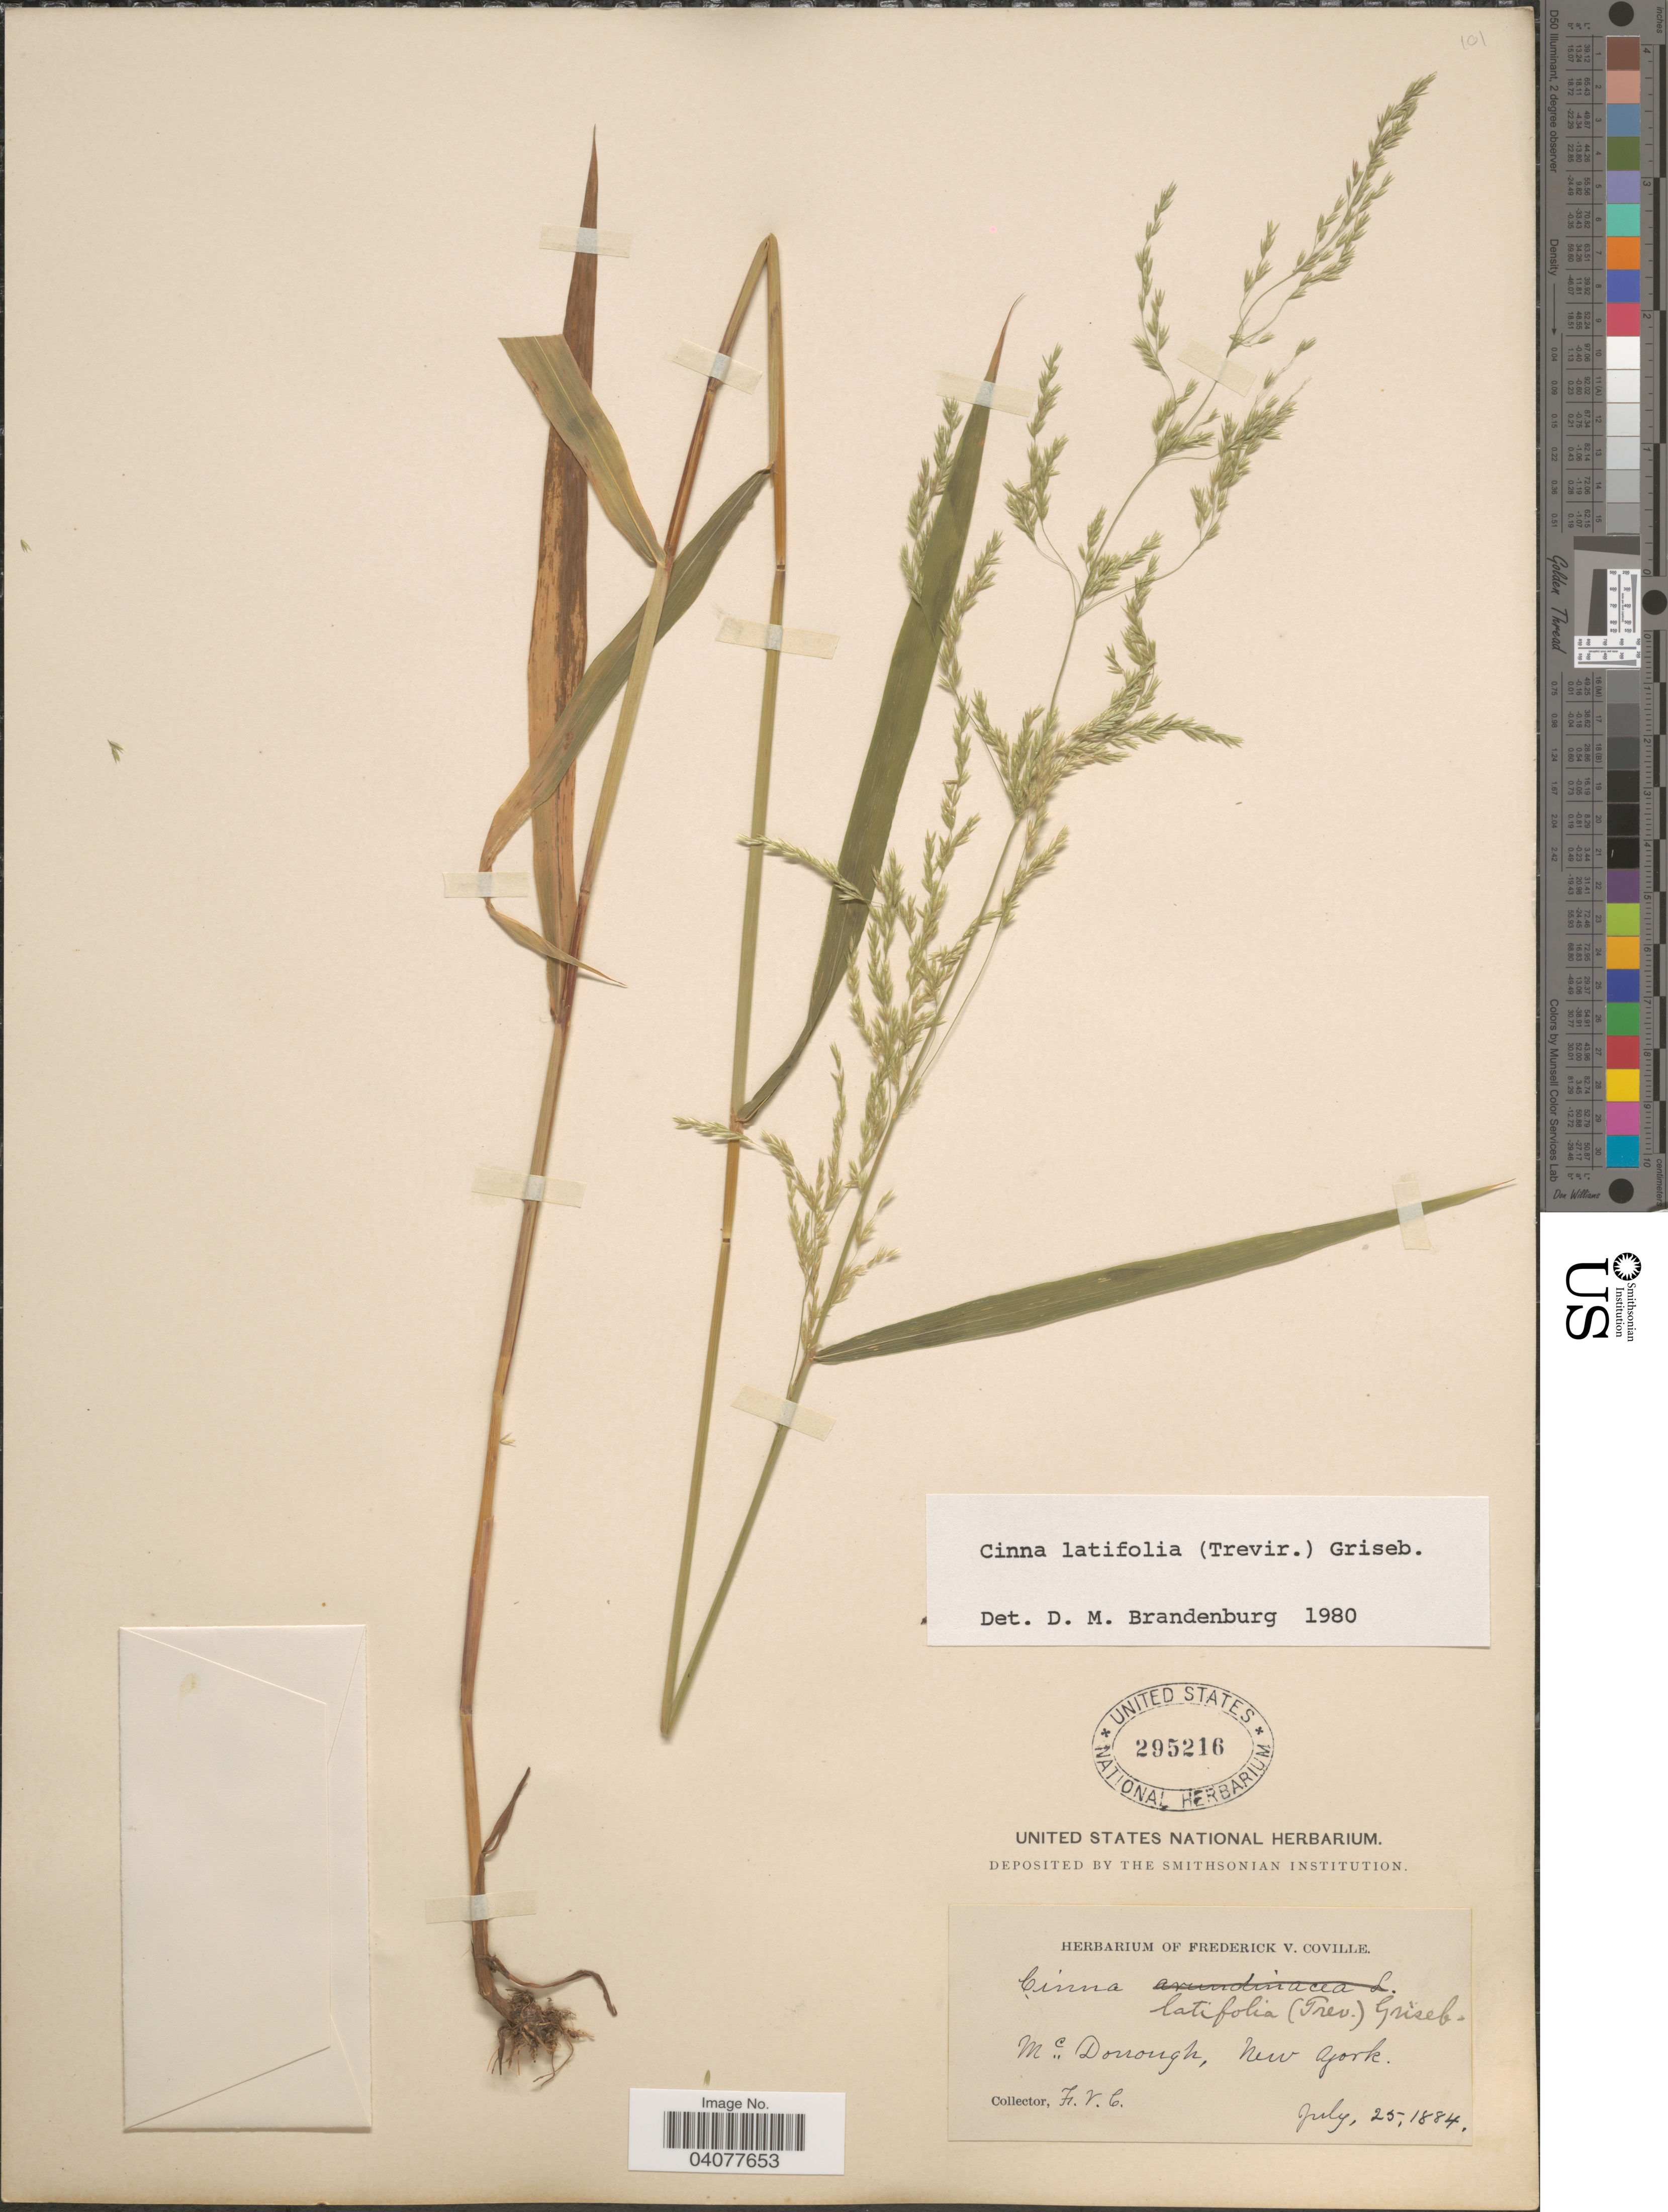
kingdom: Plantae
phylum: Tracheophyta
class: Liliopsida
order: Poales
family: Poaceae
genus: Cinna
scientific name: Cinna latifolia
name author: (Trevir. ex Goeppert) Griseb.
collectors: F. V. Coville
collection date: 1884-07-25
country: United States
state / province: New York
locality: McDonough.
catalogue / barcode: US 295216